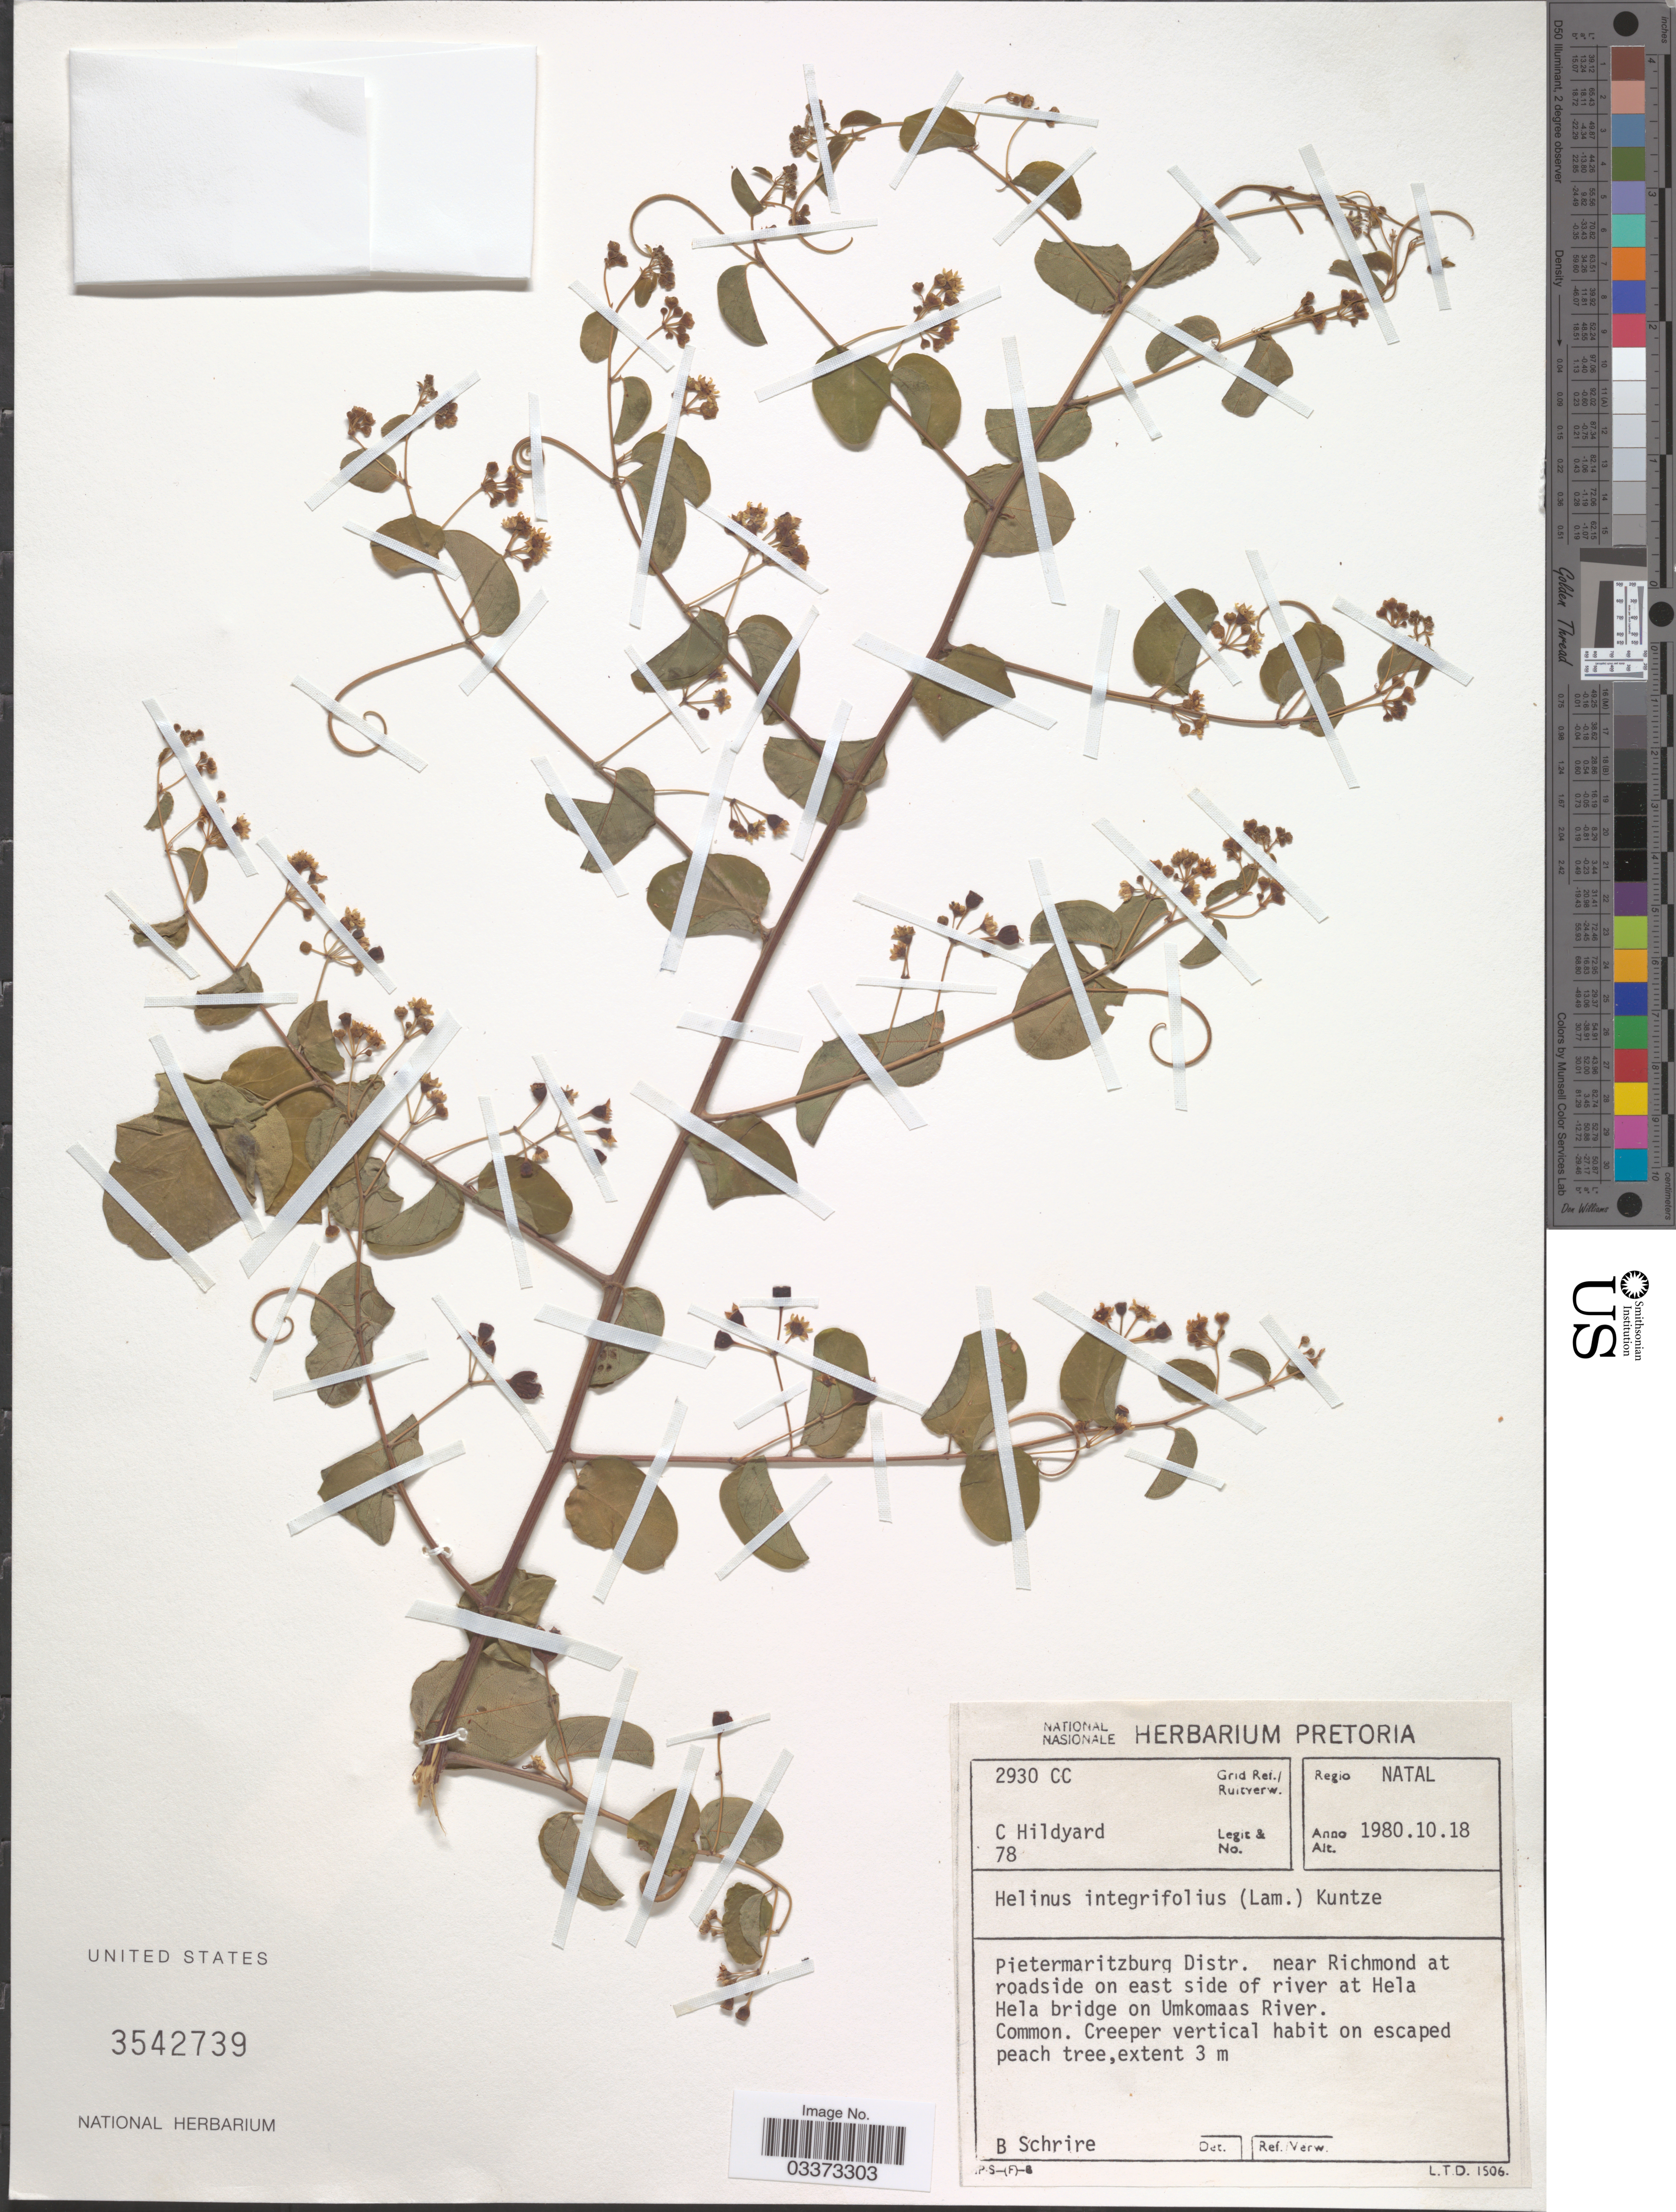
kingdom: Plantae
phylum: Tracheophyta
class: Magnoliopsida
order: Rosales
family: Rhamnaceae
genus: Helinus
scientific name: Helinus integrifolius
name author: (Lam.) Kuntze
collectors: C. Hildyard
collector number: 78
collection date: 1980-10-18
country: South Africa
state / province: KwaZulu-Natal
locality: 2930 CC Grid Ref./ Ruitverw. Regio Natal. Pietermaritzburg Distr. Near Richmond at roadside on east side of river at Hela Hela bridge on Umkomaas River.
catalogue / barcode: US 3542739